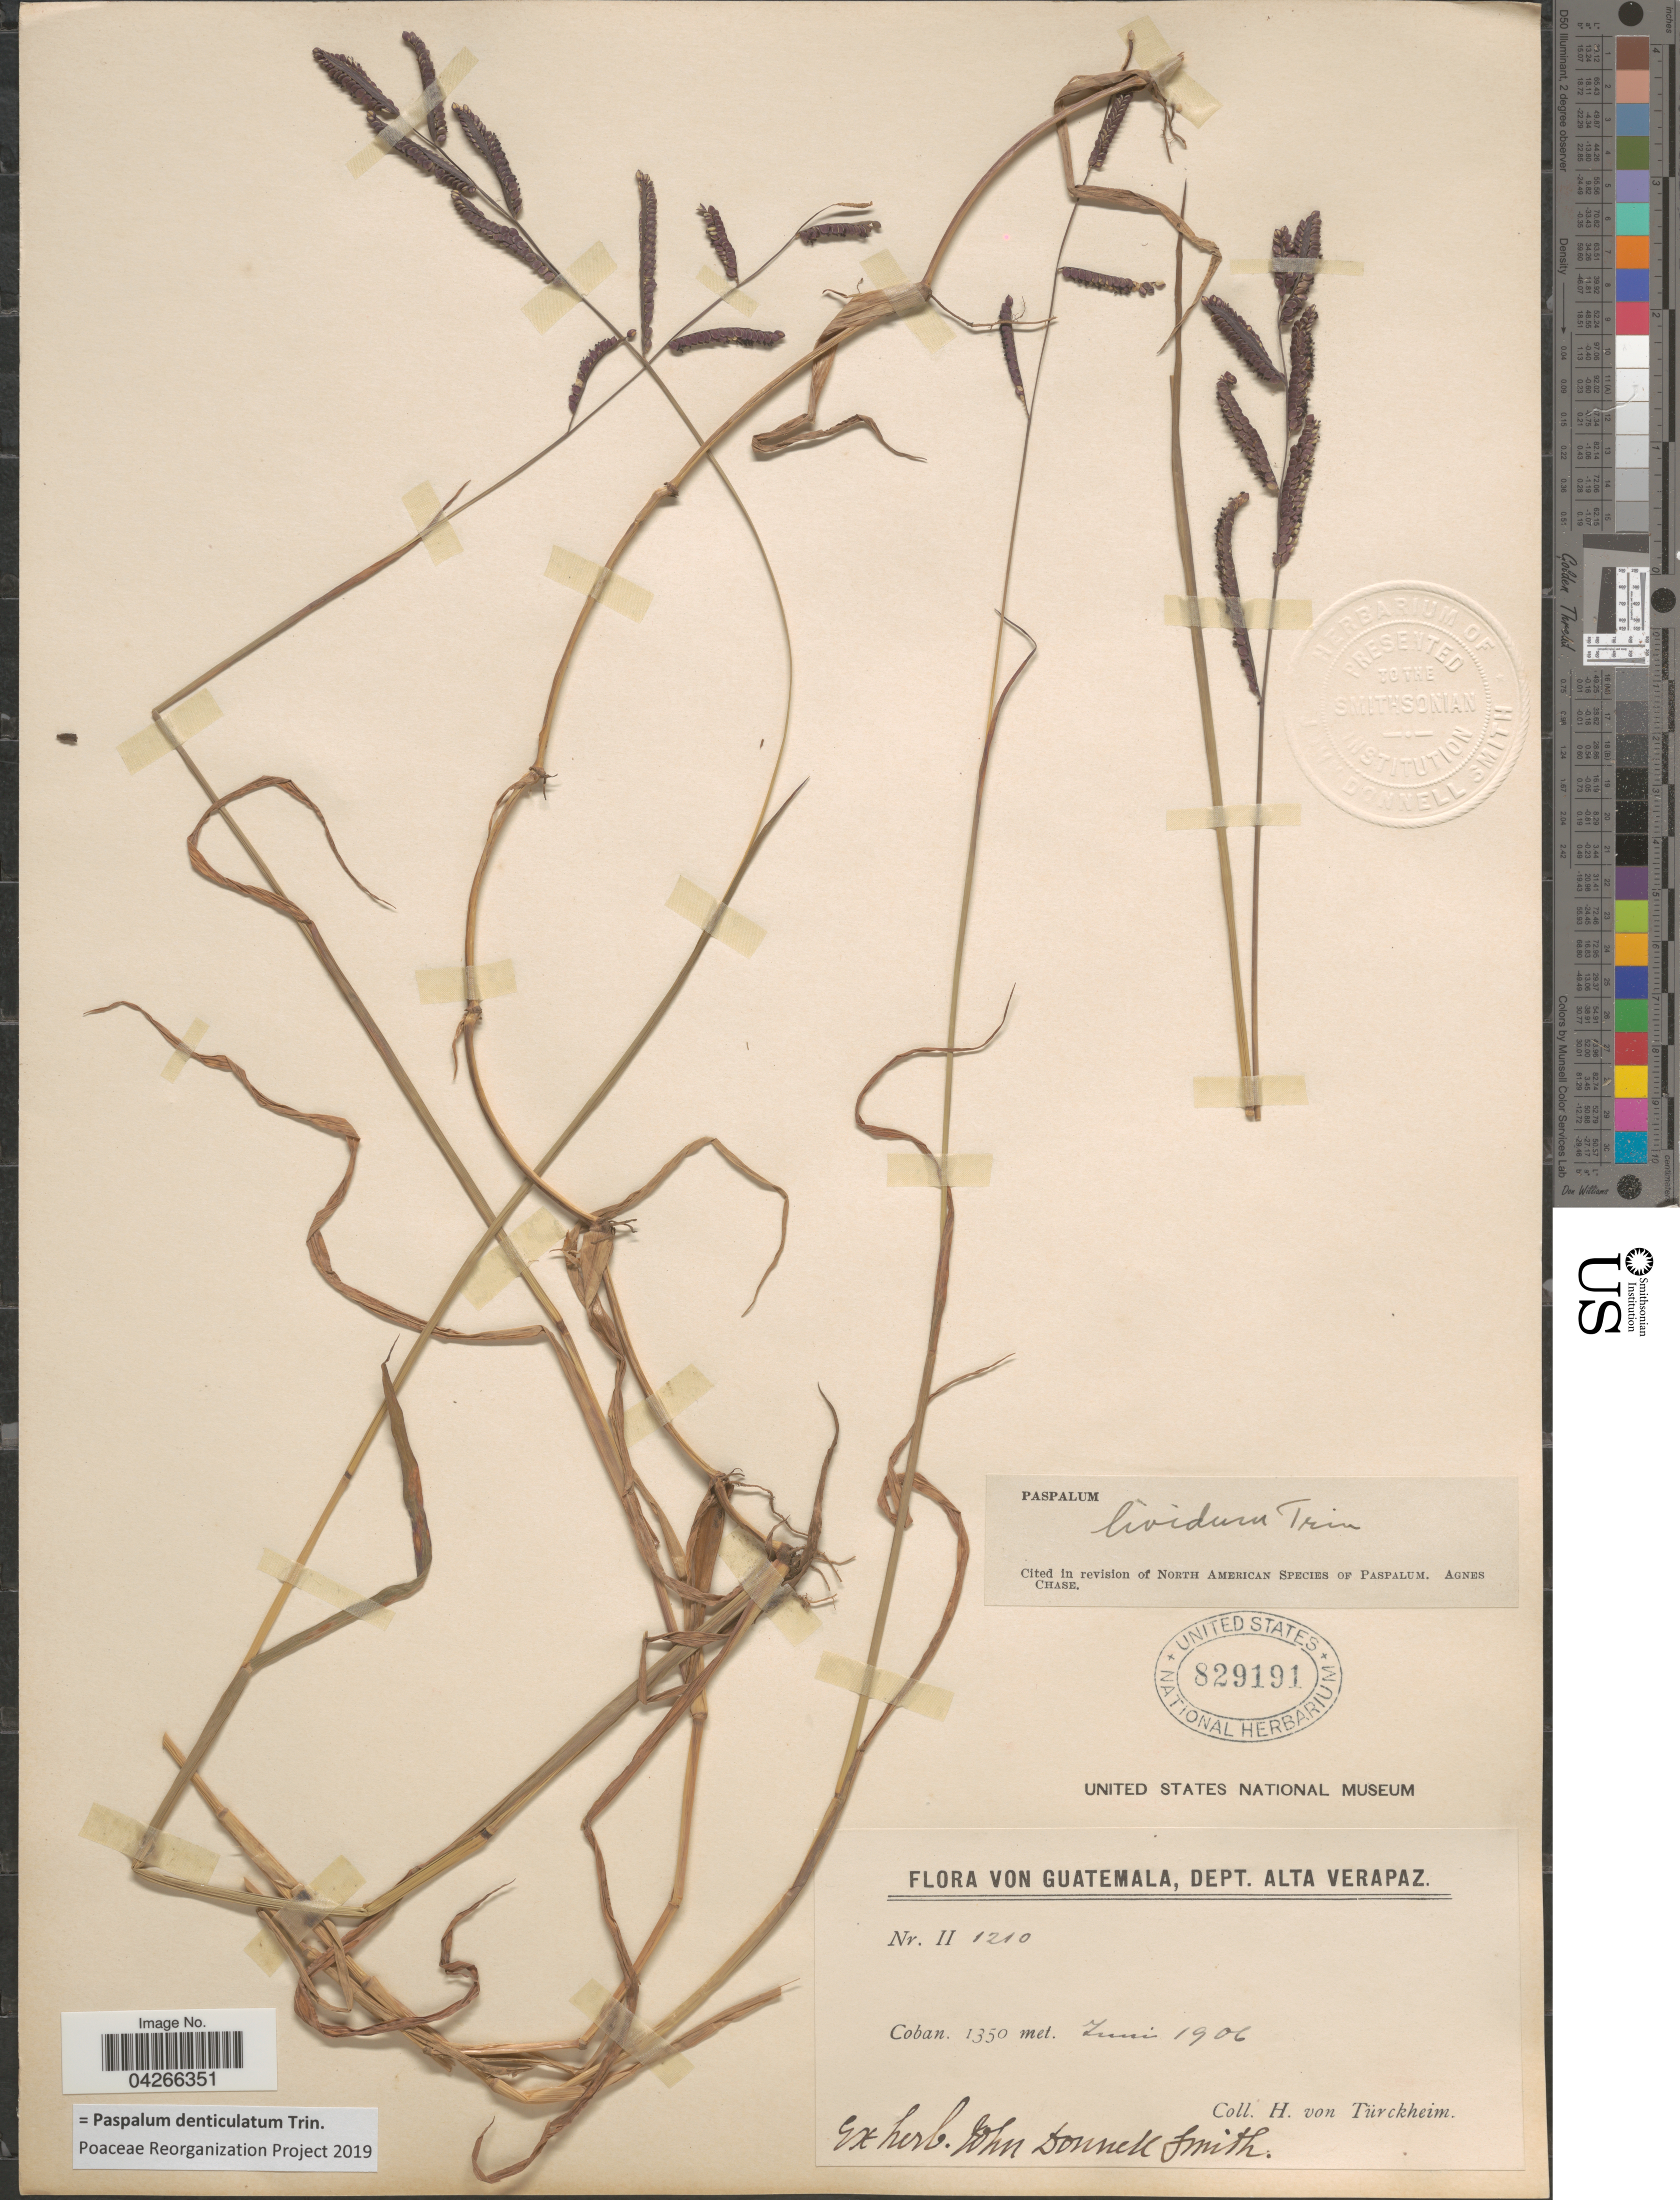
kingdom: Plantae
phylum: Tracheophyta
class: Liliopsida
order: Poales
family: Poaceae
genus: Paspalum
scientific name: Paspalum denticulatum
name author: Trin.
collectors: H. von Türckheim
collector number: II1210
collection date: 1906-06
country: Guatemala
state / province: Alta Verapaz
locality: Dept. Alta Verapaz. Coban.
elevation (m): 1350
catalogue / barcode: US 829191